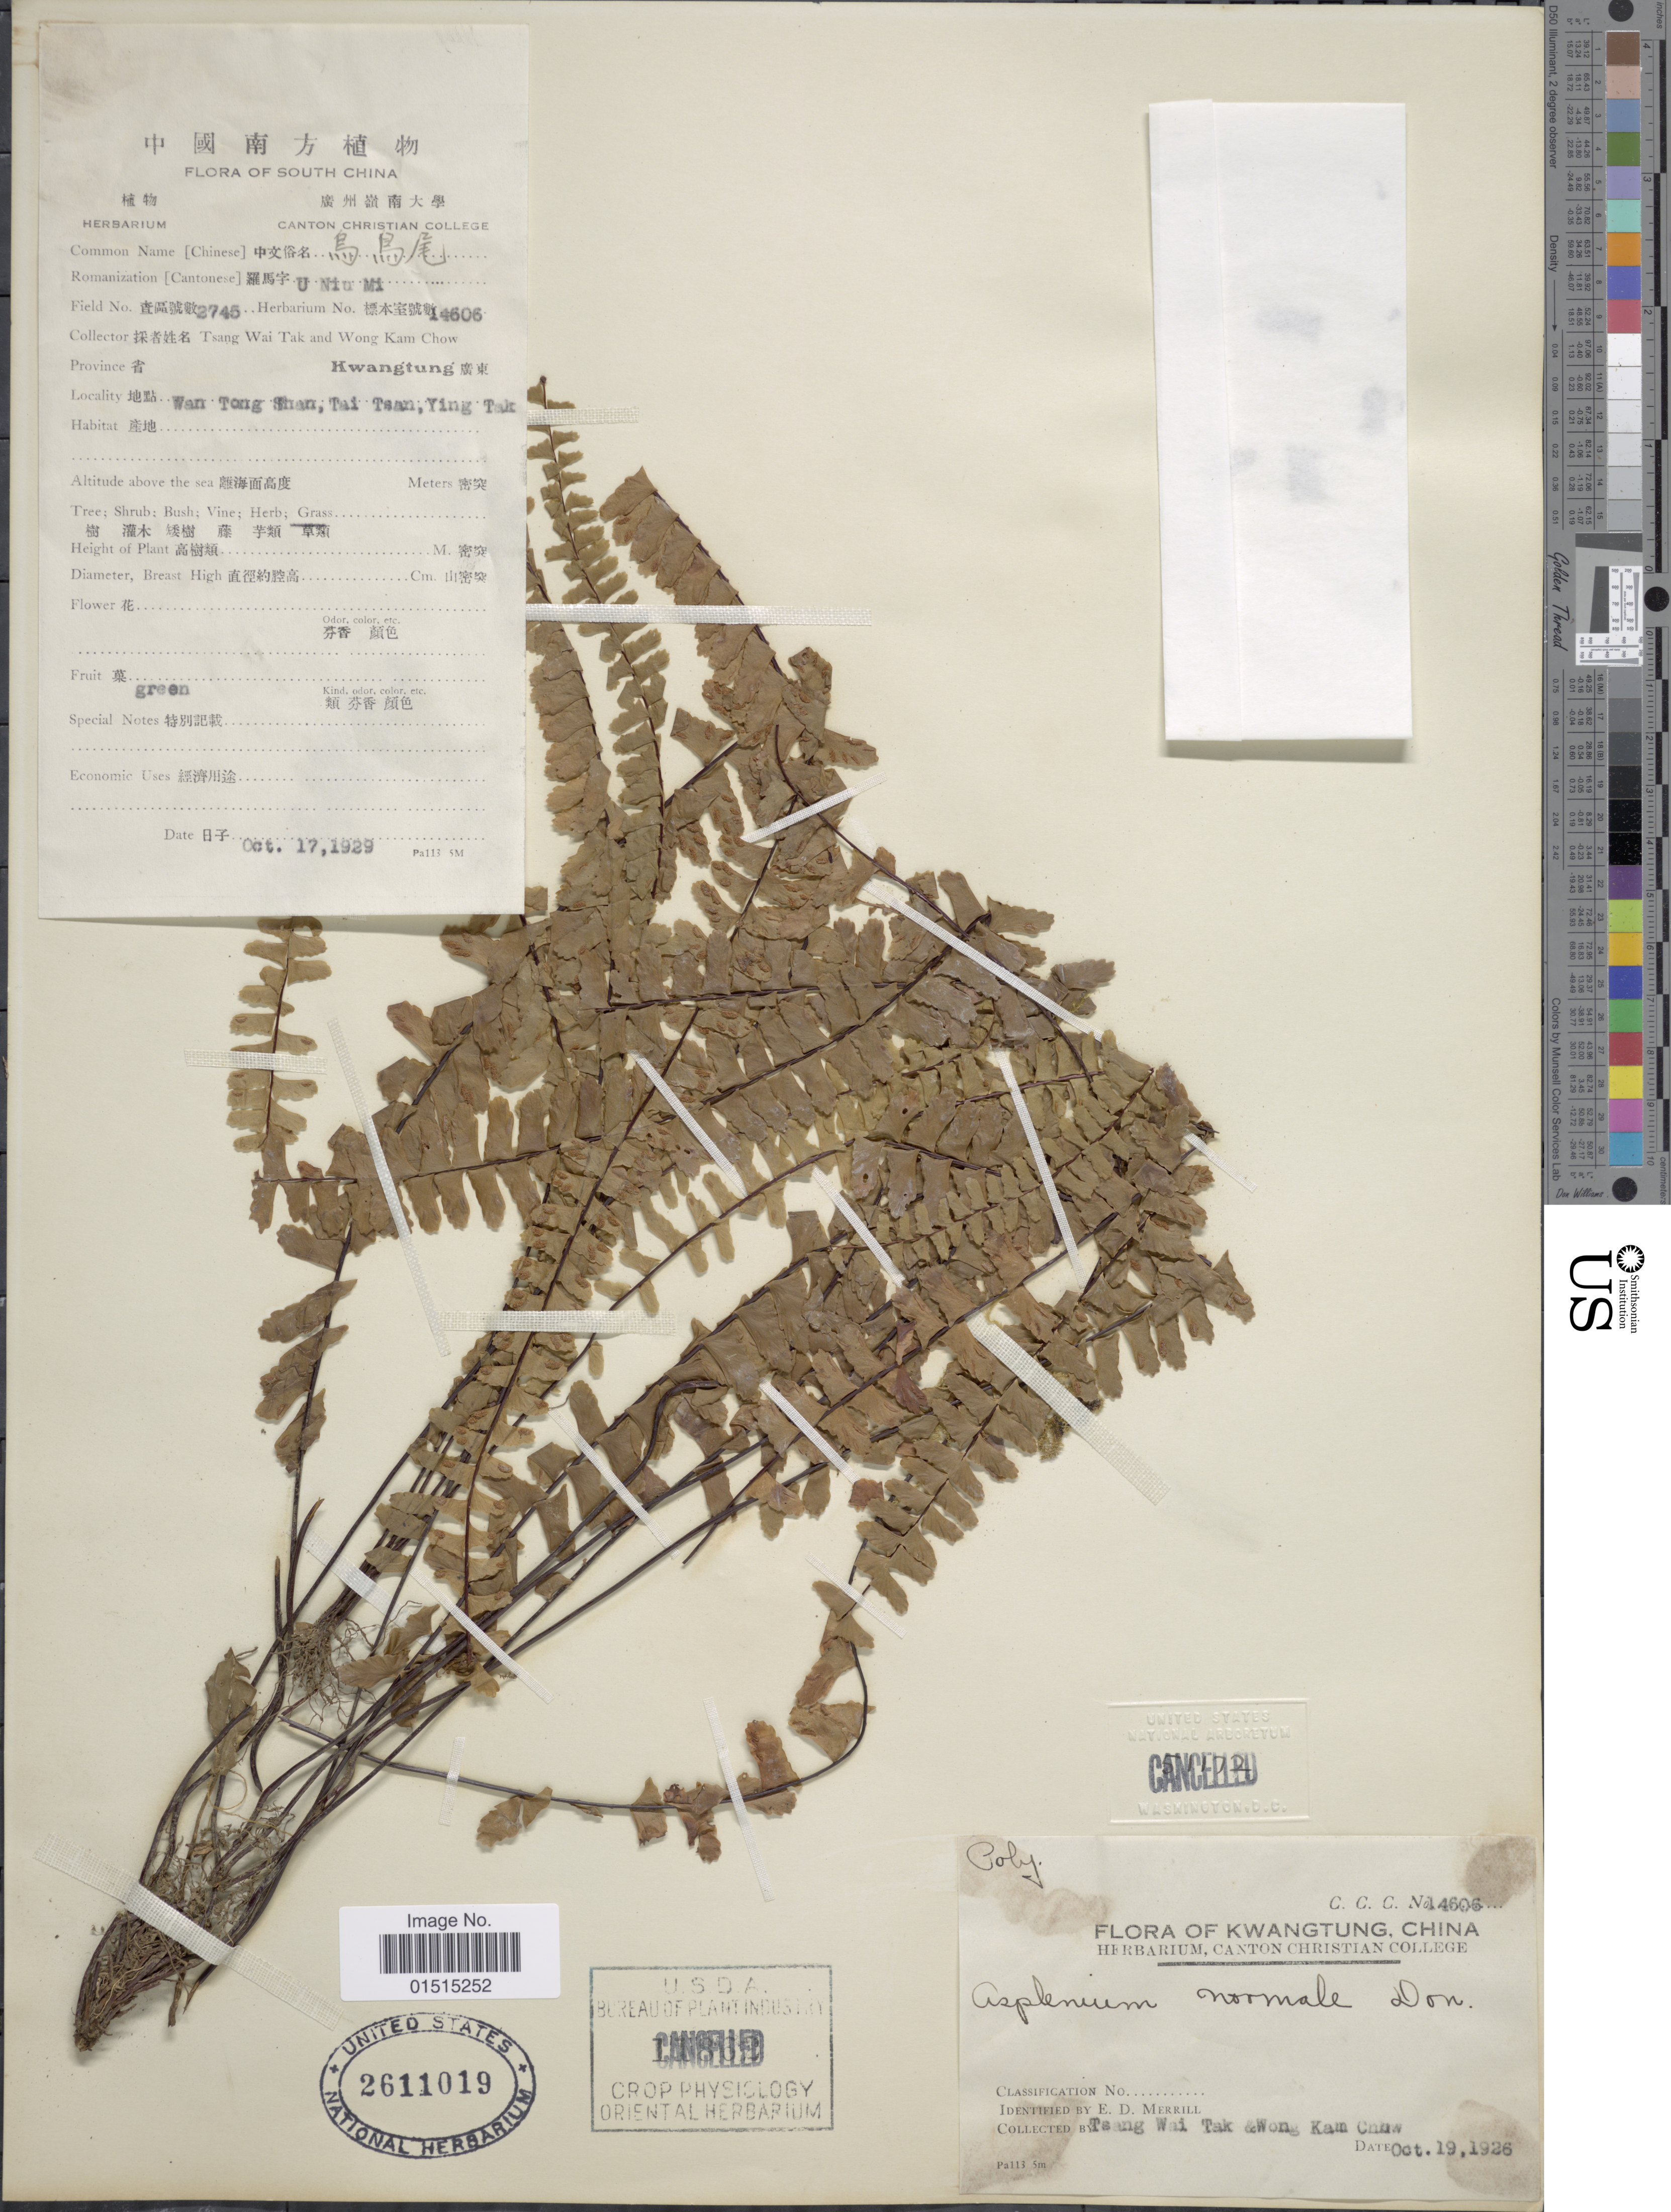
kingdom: Plantae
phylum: Tracheophyta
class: Polypodiopsida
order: Polypodiales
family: Aspleniaceae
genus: Asplenium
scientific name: Asplenium normale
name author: D. Don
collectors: W. T. Tsang & W. Chow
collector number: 2745/14606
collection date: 1926-10-19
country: China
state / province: Guangdong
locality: Kwangtung, Wong Tong Shan, Tai Tsan, Ying Tak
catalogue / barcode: US 2611019